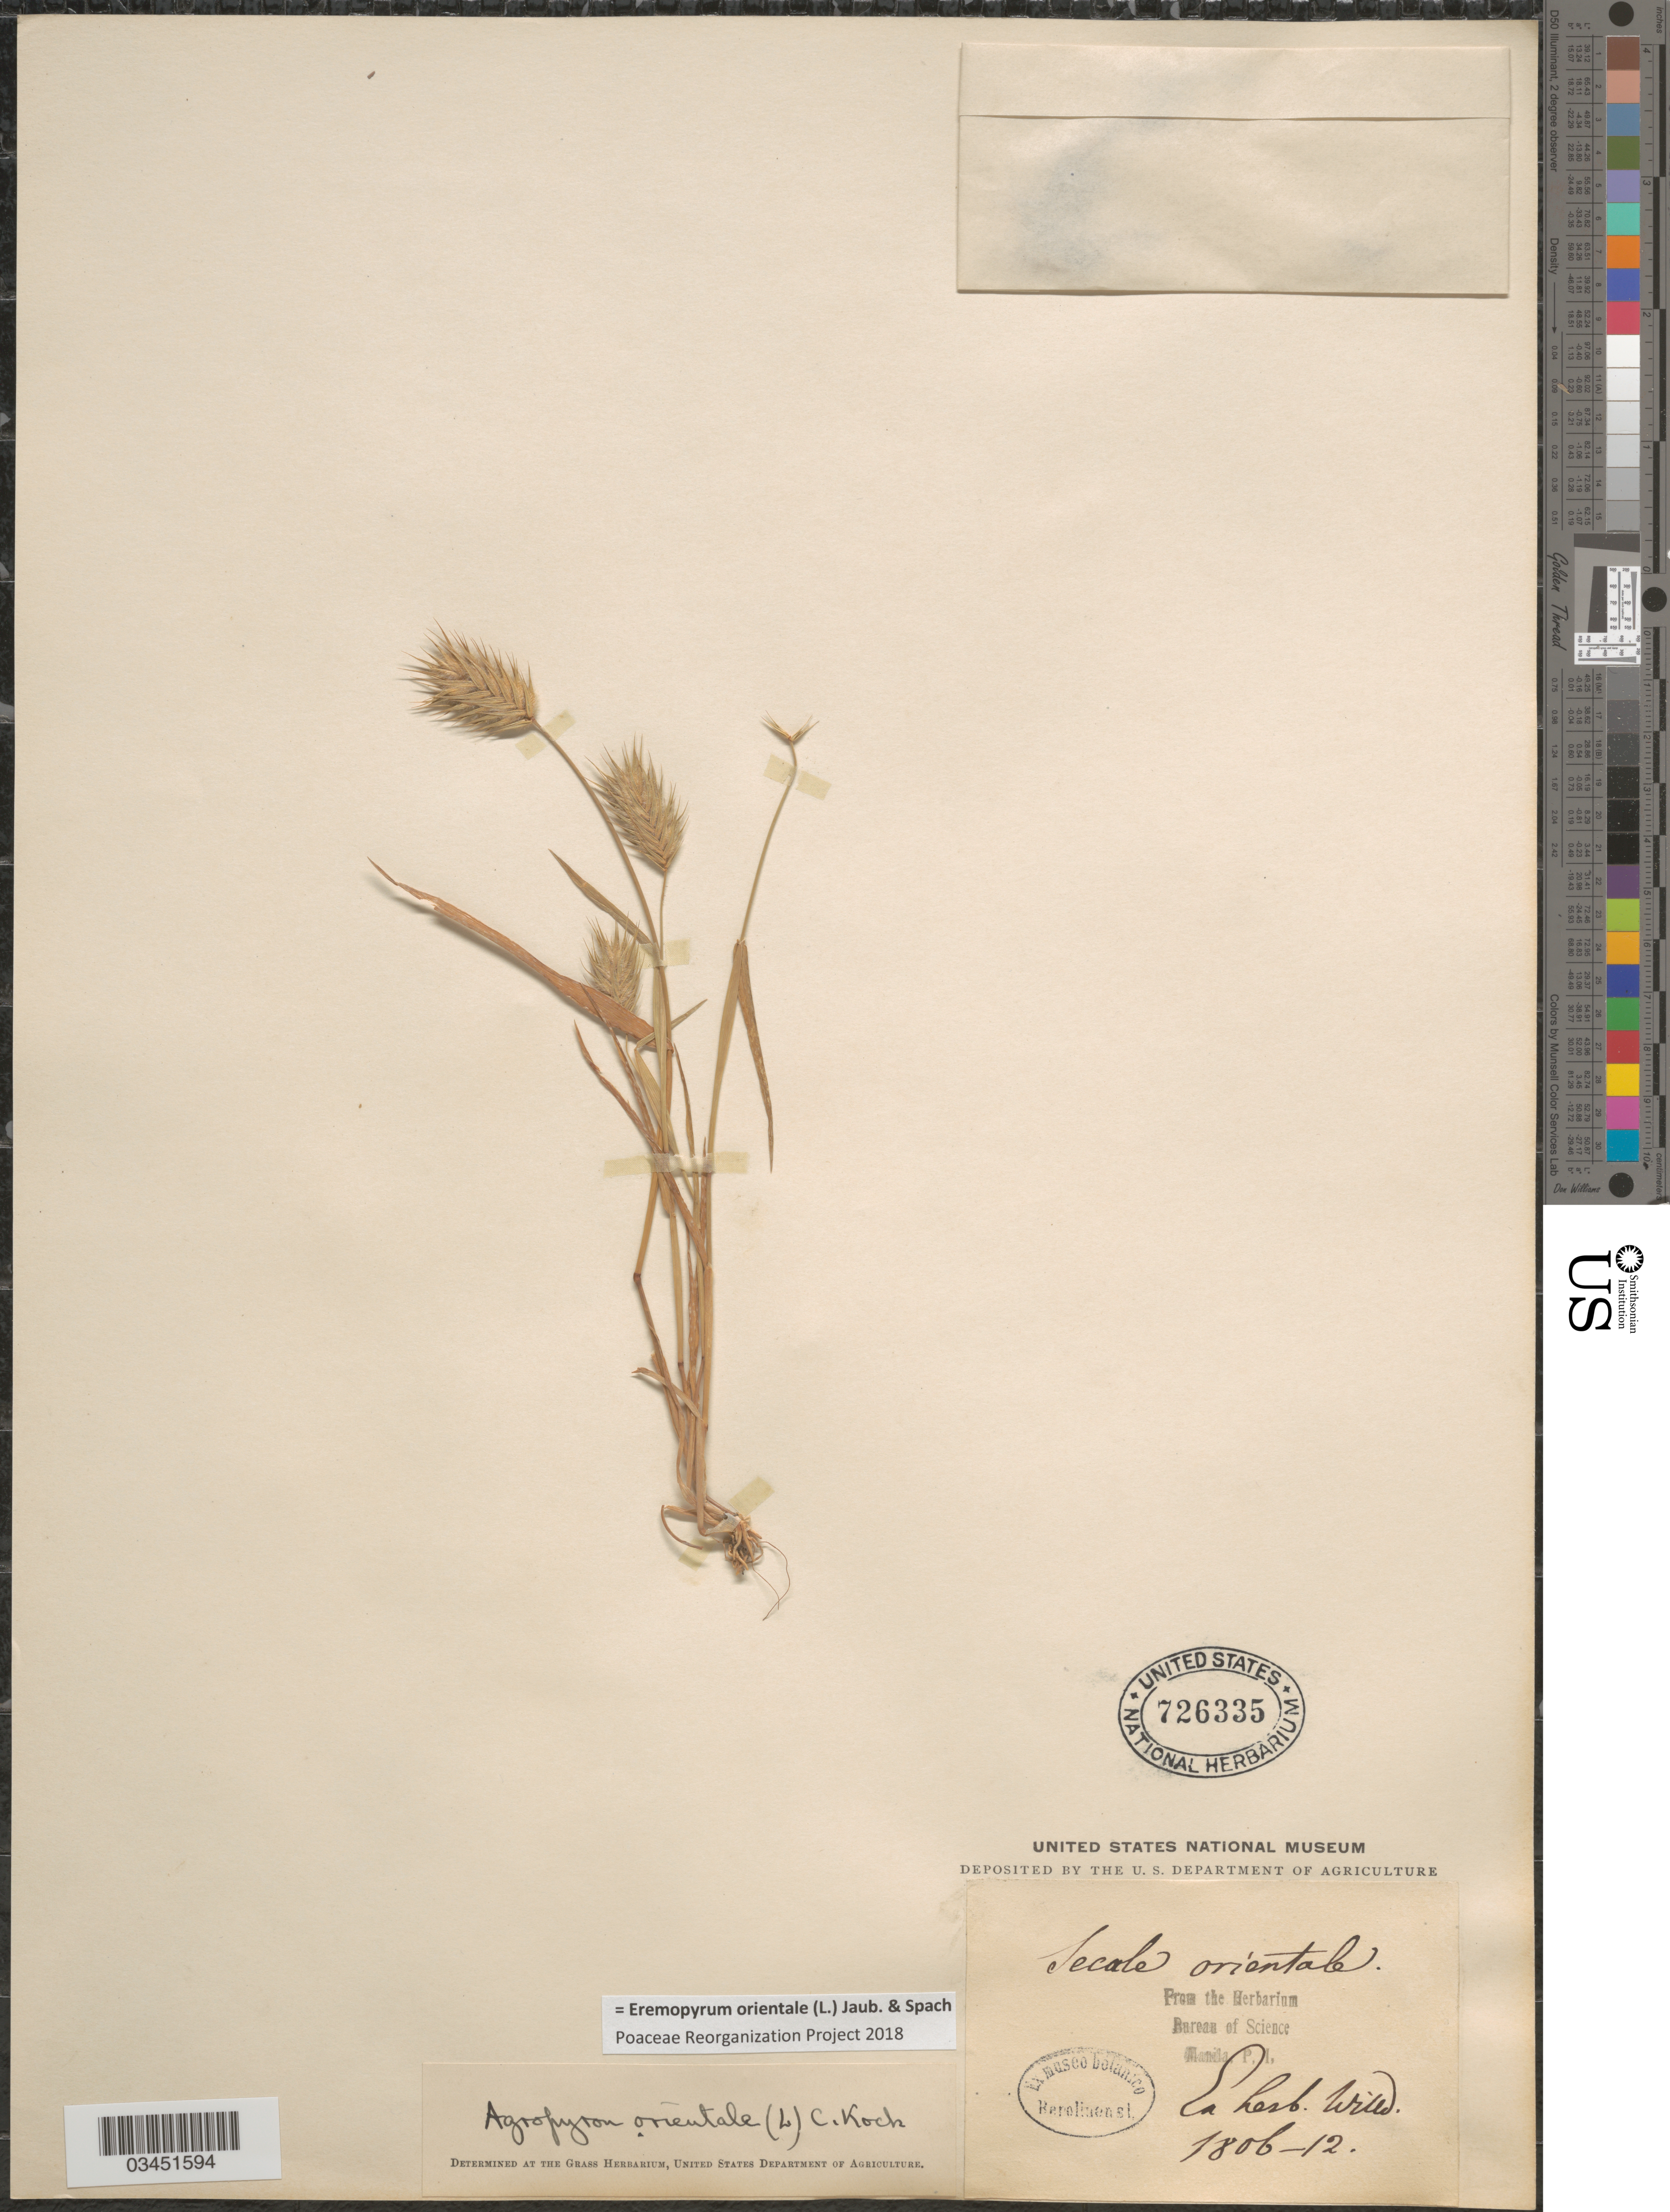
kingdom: Plantae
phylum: Tracheophyta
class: Liliopsida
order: Poales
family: Poaceae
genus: Eremopyrum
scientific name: Eremopyrum orientale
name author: (L.) Jaub. & Spach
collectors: Ex herb. Willd.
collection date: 1806/1812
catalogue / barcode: US 726335